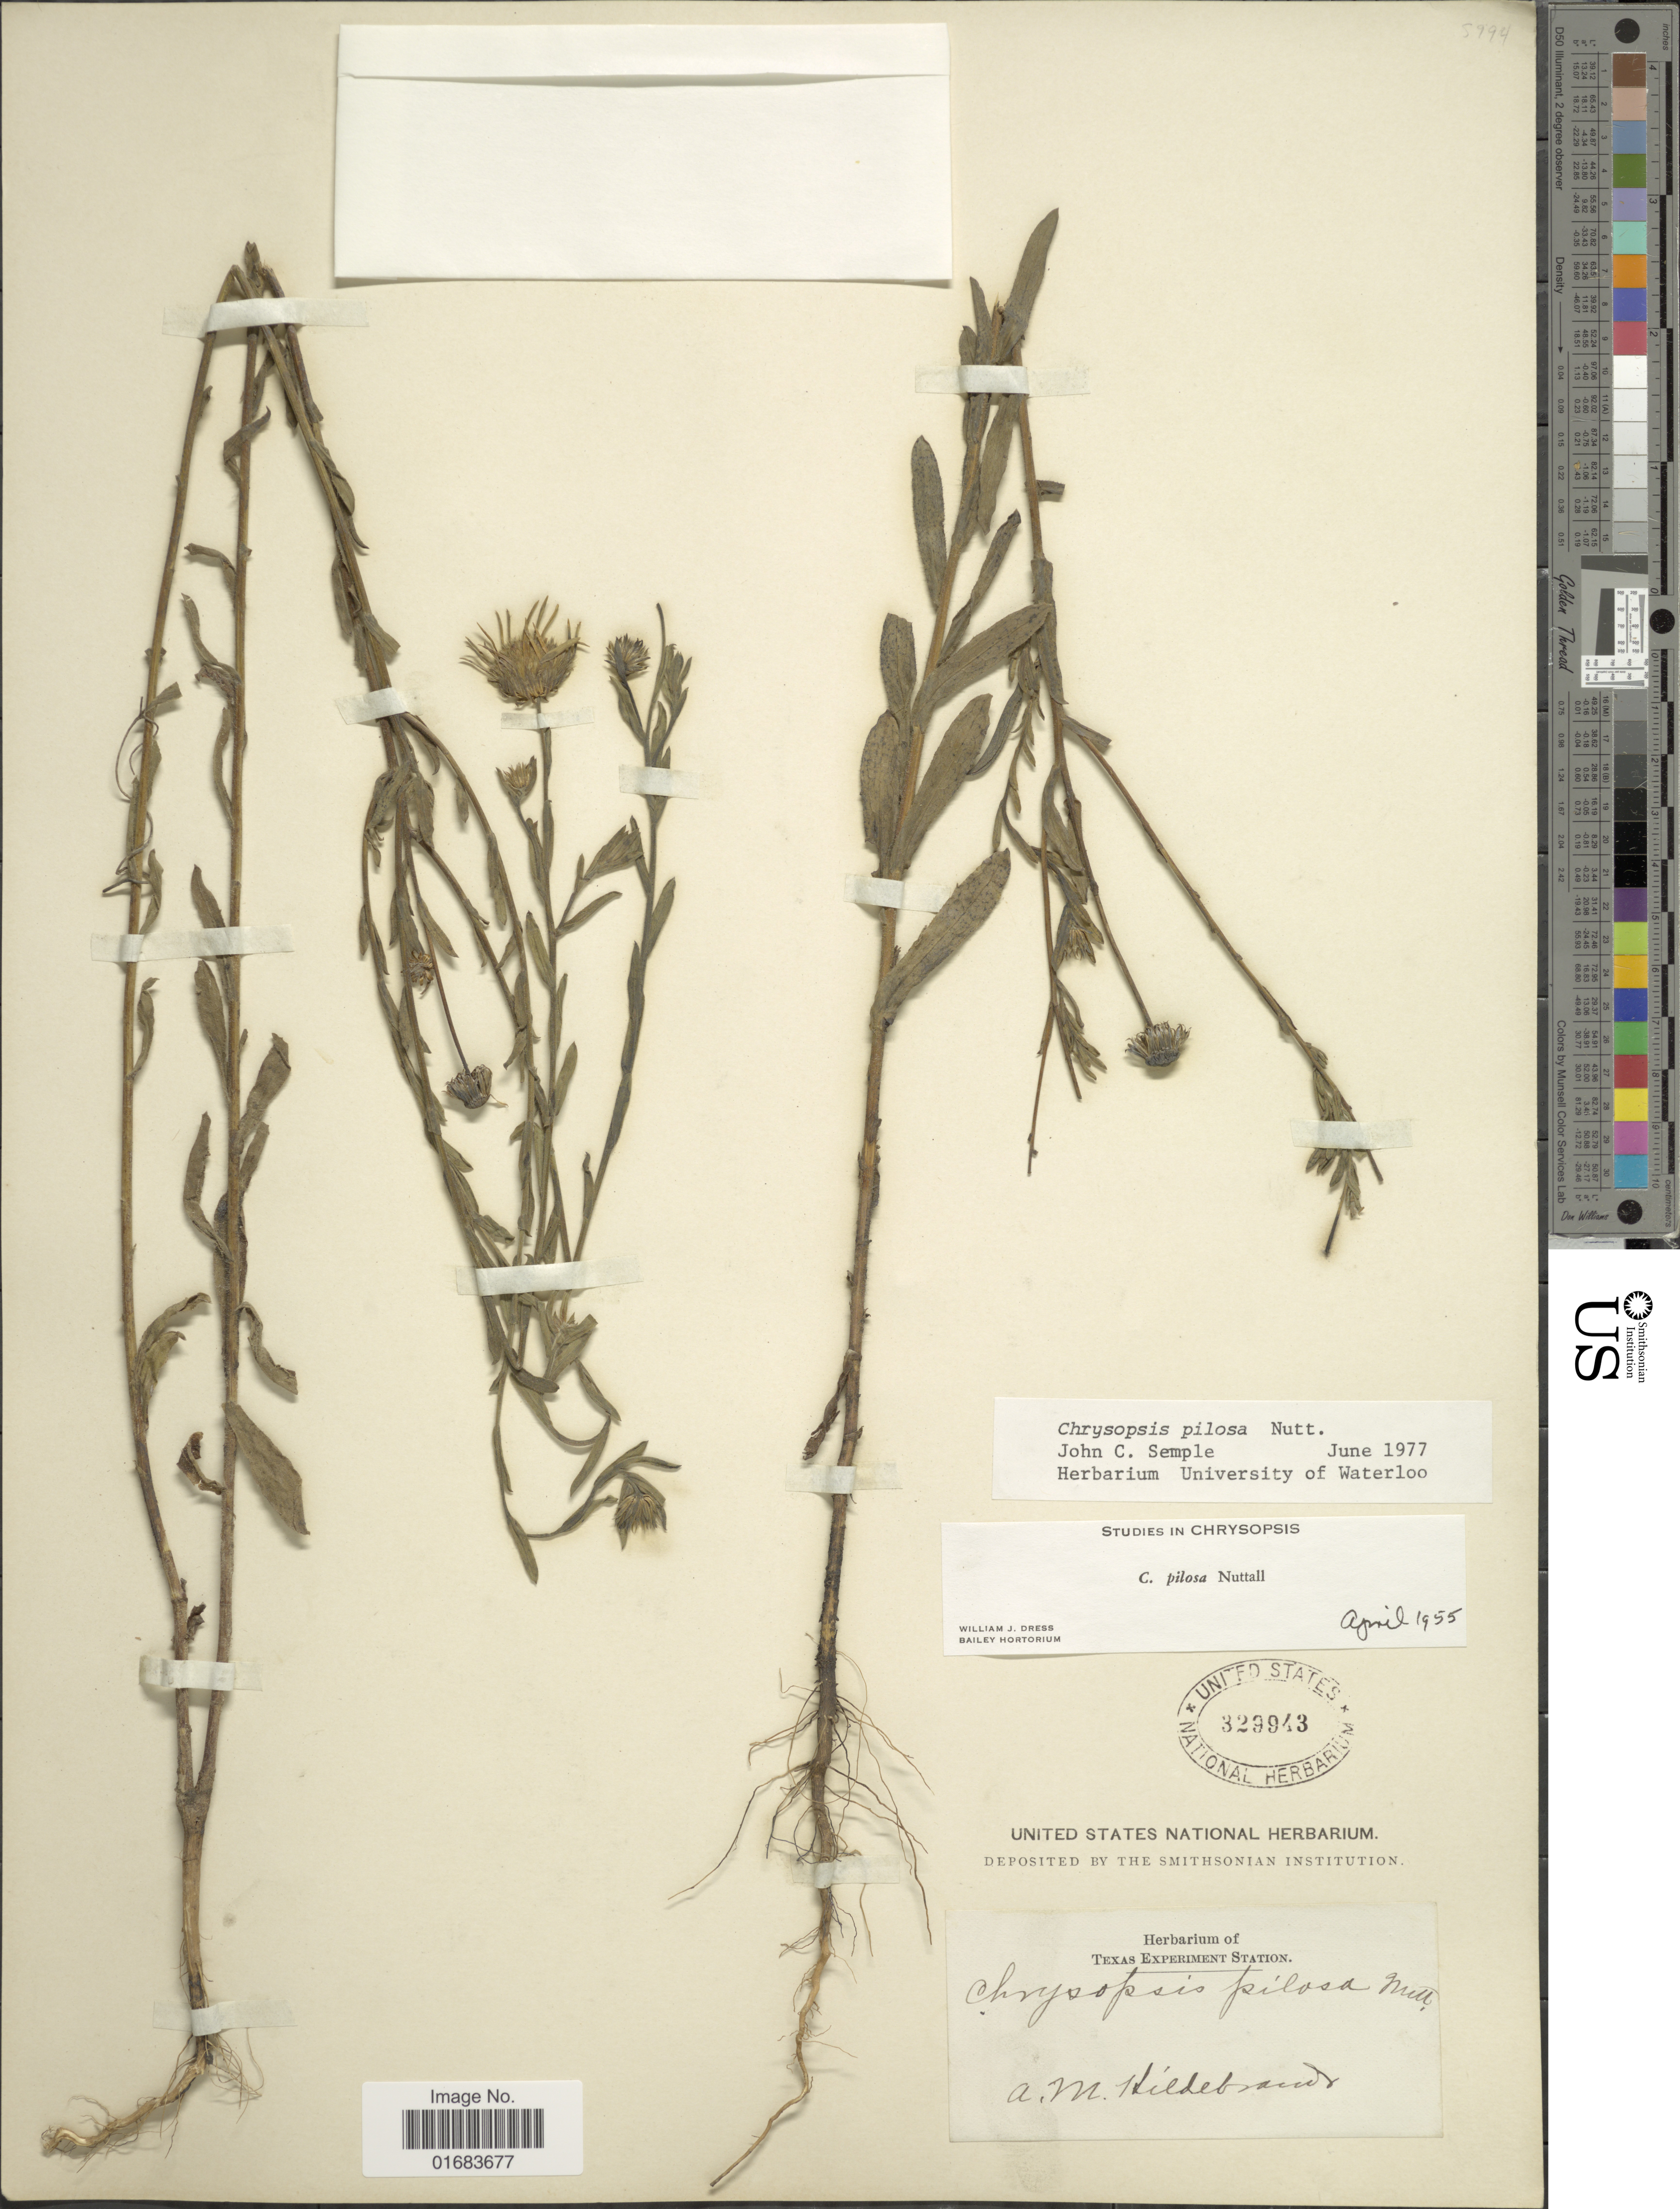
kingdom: Plantae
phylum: Tracheophyta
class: Magnoliopsida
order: Asterales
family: Asteraceae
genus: Chrysopsis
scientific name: Chrysopsis pilosa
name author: Nutt.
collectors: A. Hildebrand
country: United States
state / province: Texas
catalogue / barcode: US 329943